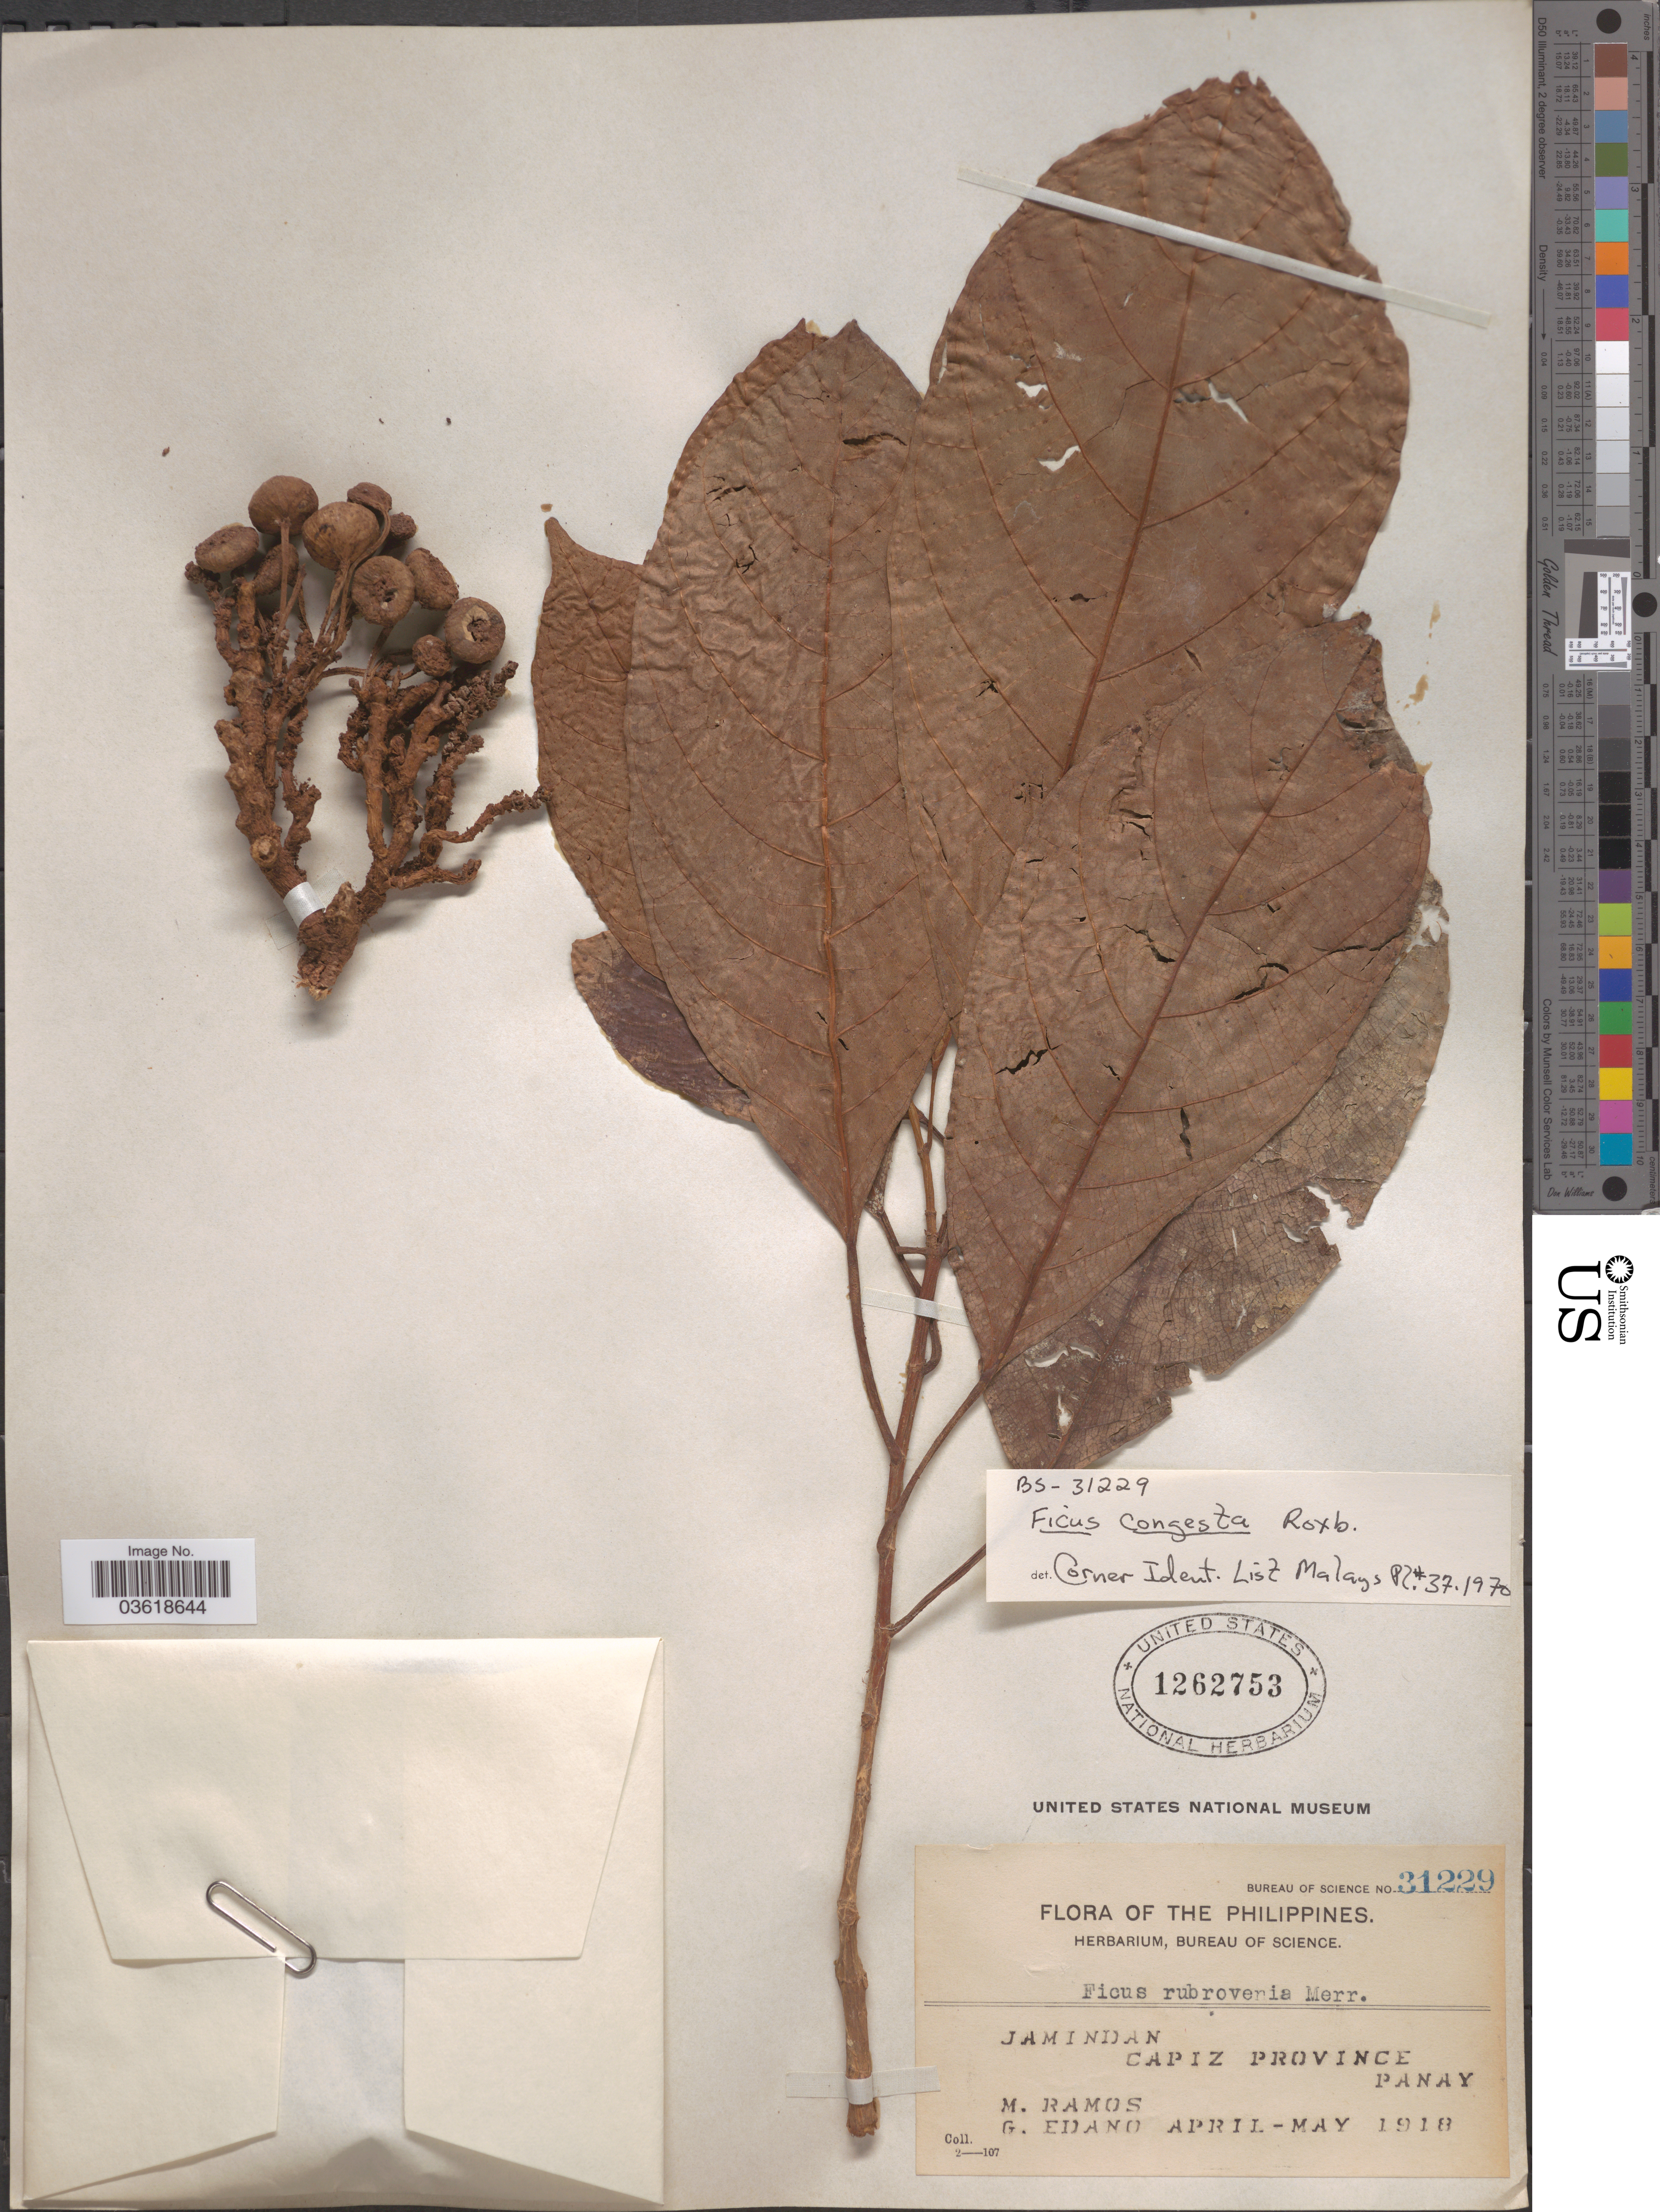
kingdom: Plantae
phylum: Tracheophyta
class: Magnoliopsida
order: Rosales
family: Moraceae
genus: Ficus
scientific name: Ficus congesta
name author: Roxb.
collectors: M. Ramos & G. Edaño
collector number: Bureau of Science 31229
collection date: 1918-04/1918-05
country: Philippines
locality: Jamindan. Capiz Province. Panay.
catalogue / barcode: US 1262753